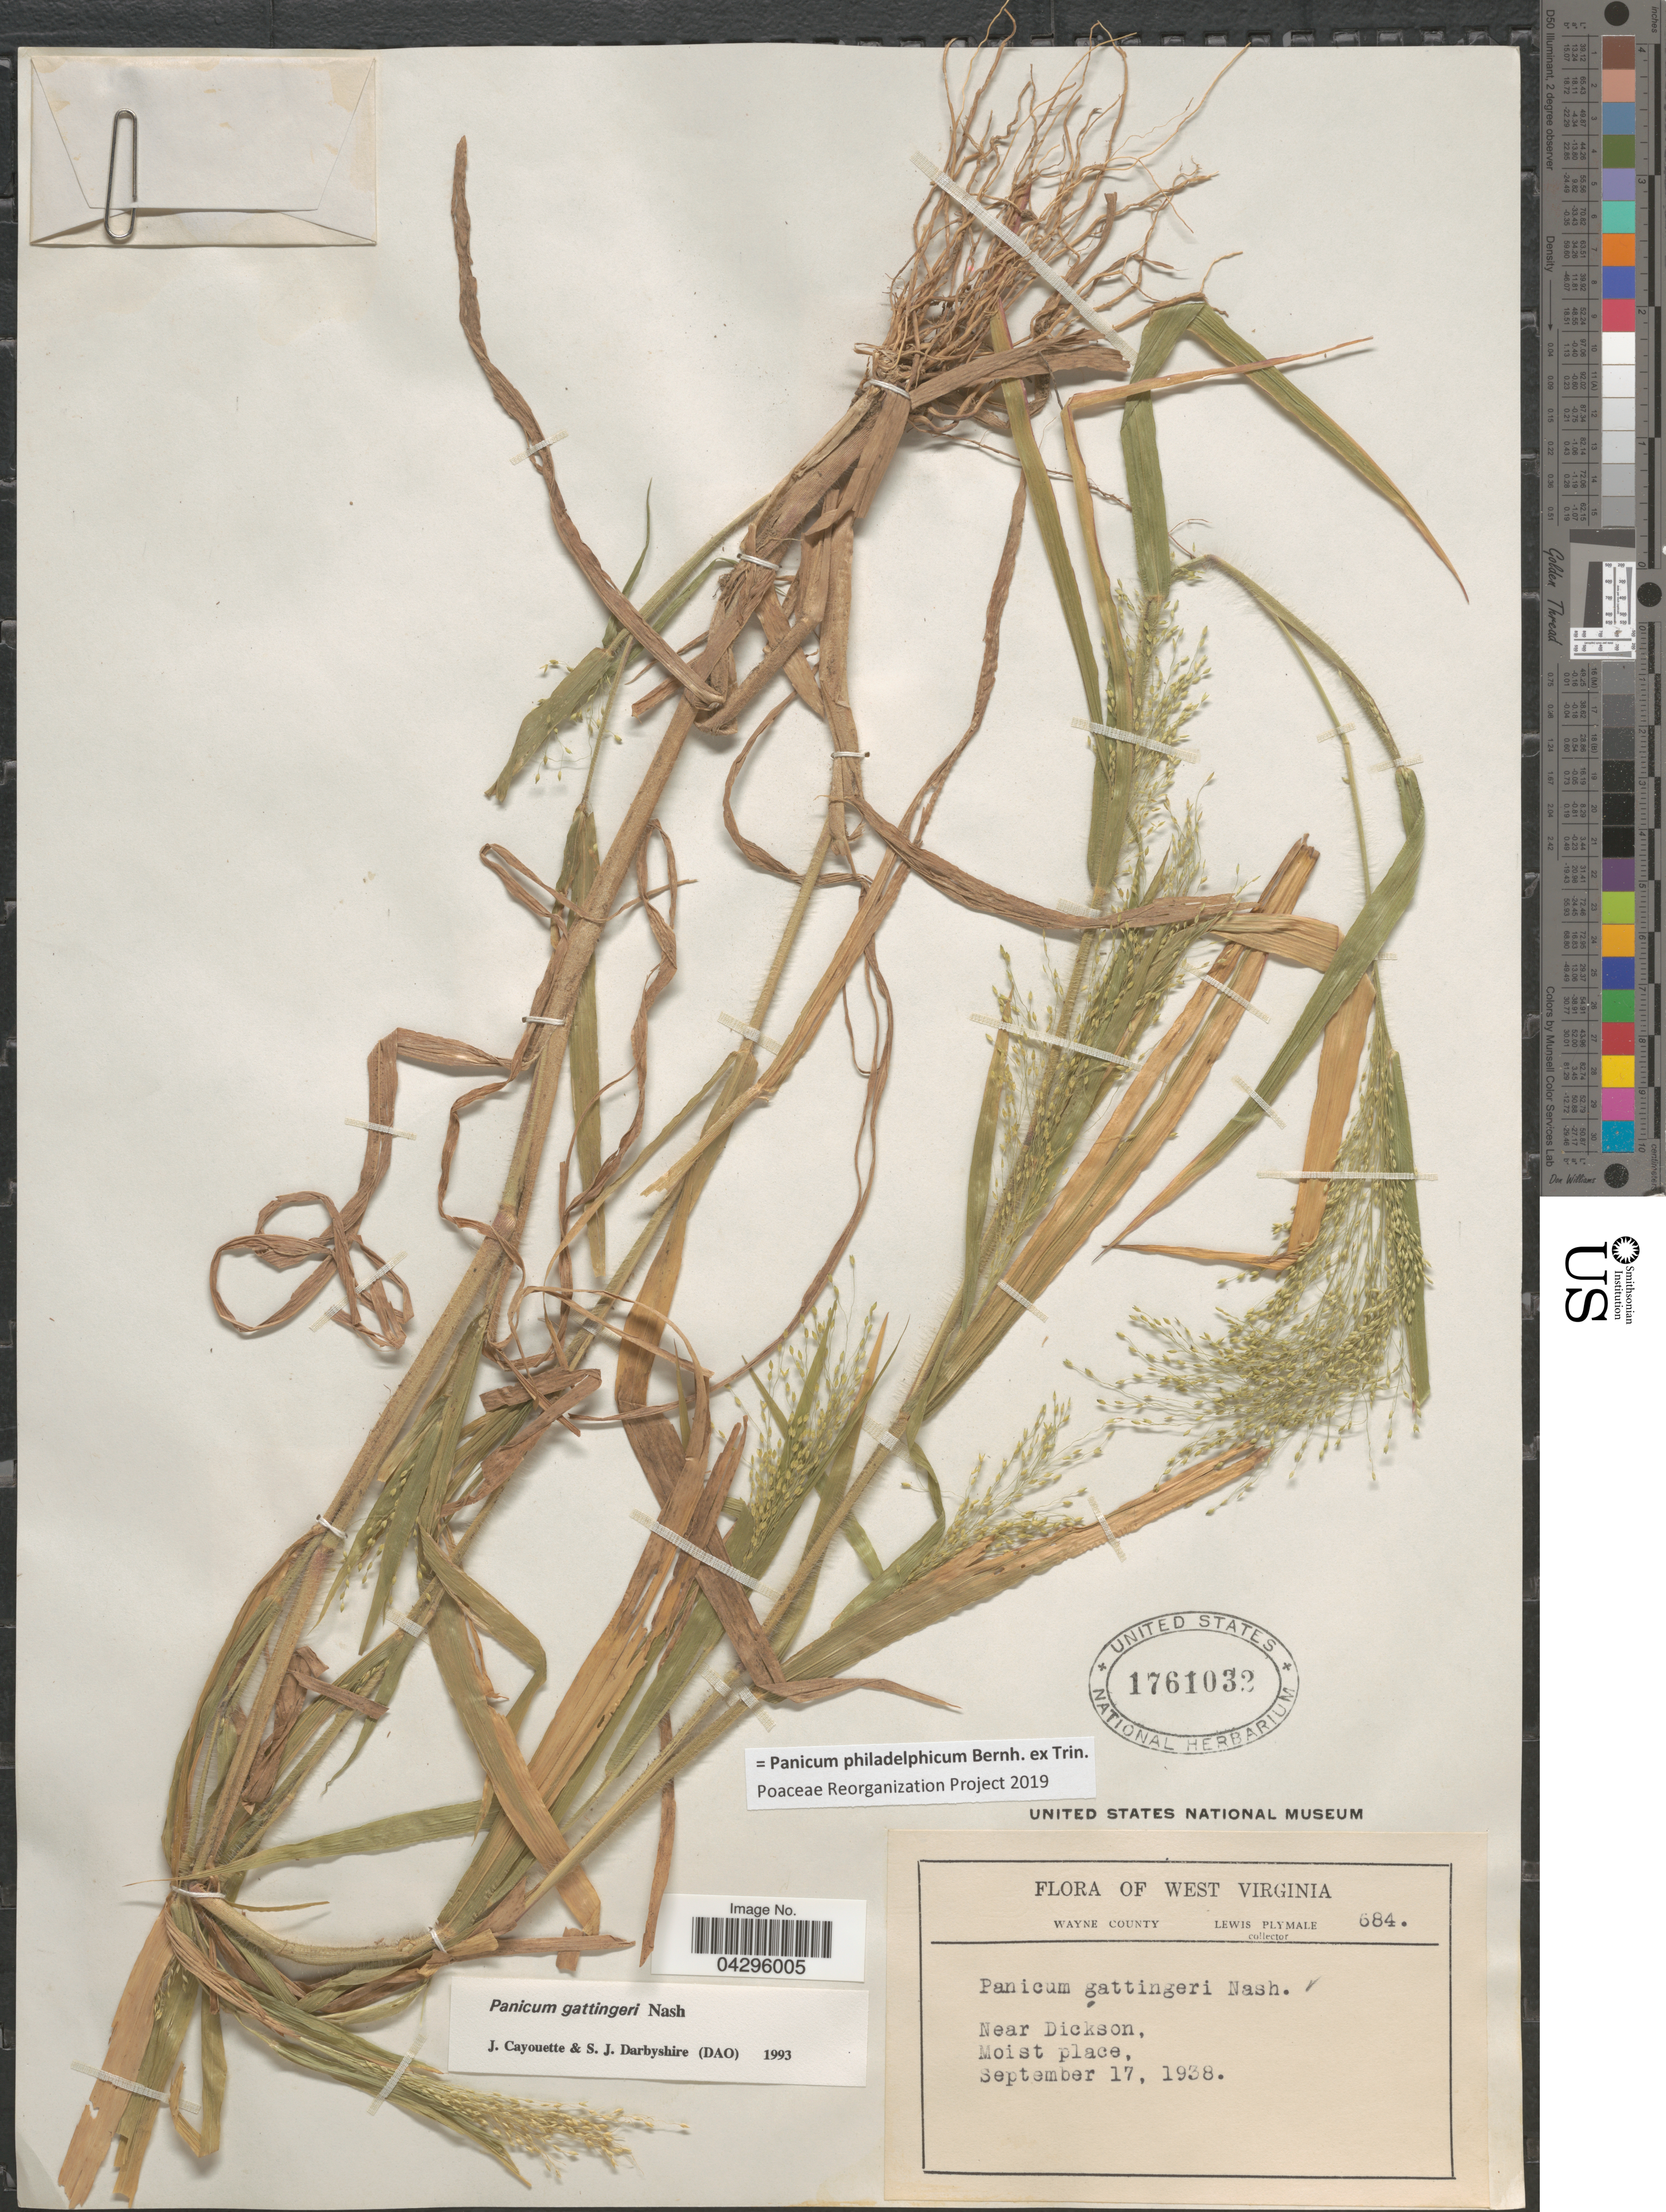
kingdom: Plantae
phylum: Tracheophyta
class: Liliopsida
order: Poales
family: Poaceae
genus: Panicum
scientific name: Panicum philadelphicum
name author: Bernh. ex Trin.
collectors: L. Plymale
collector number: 684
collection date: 1938-09-17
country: United States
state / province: West Virginia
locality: Near Dickson, Moist place.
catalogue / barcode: US 1761032